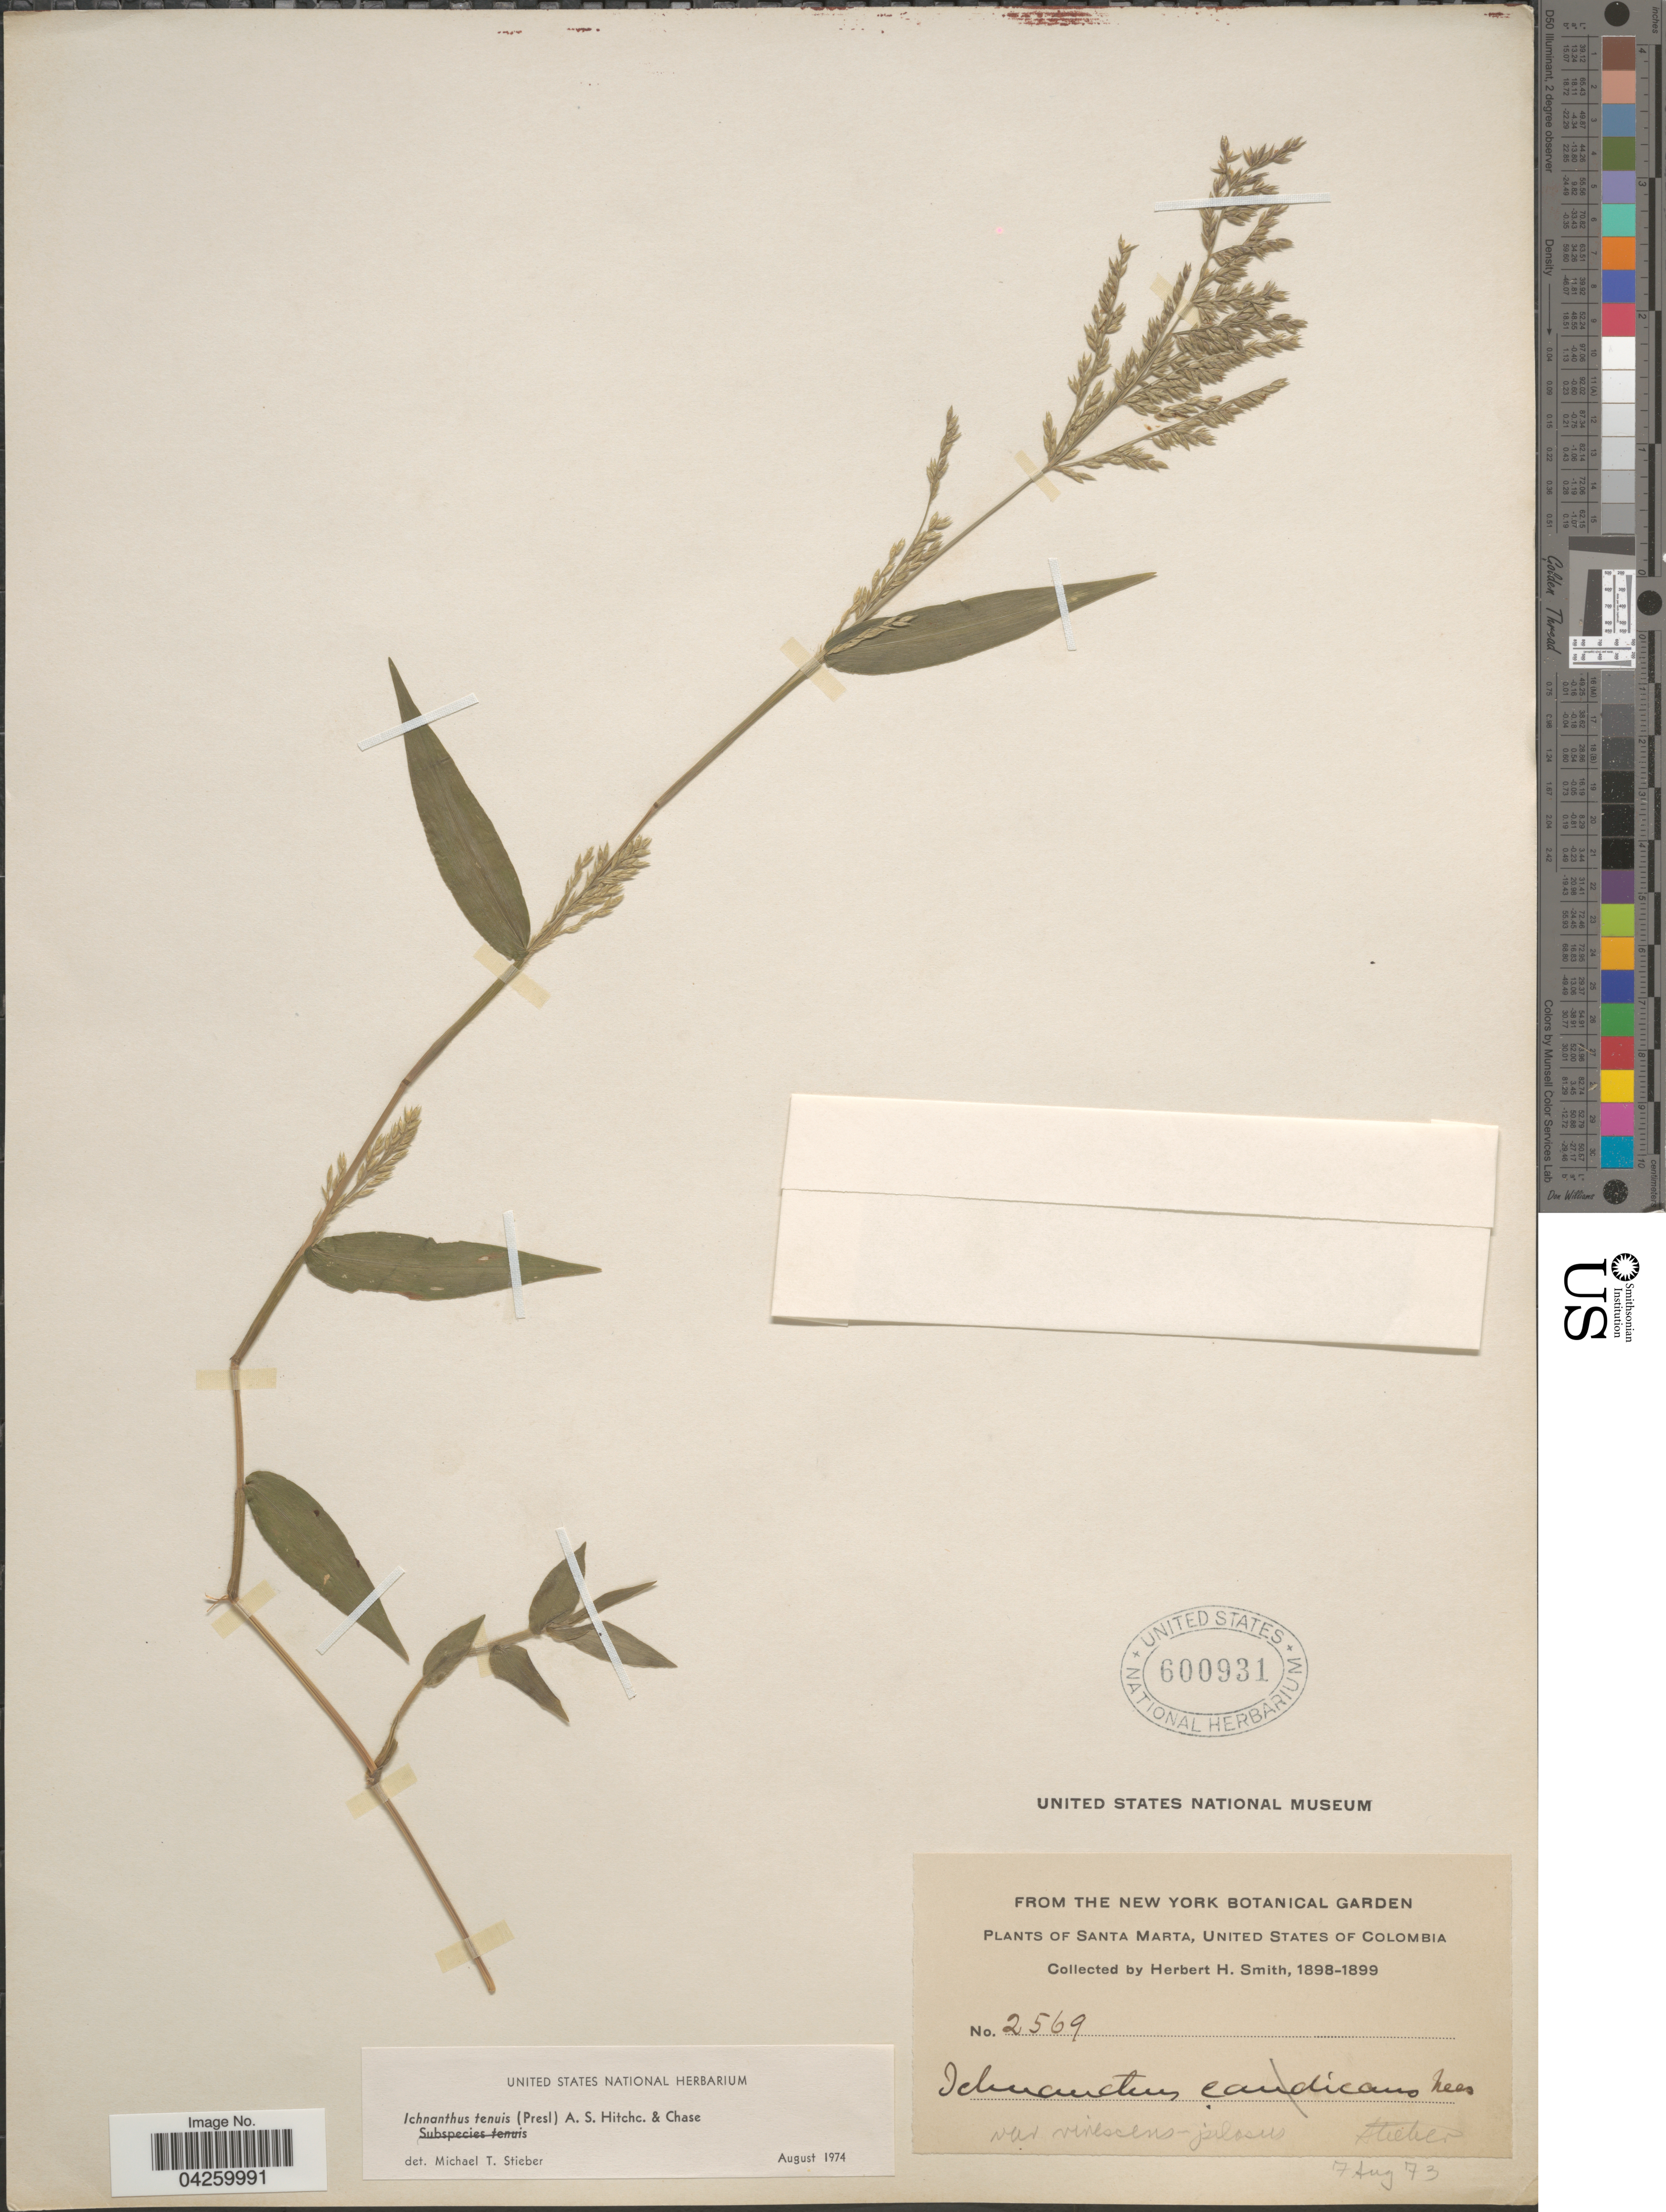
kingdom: Plantae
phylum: Tracheophyta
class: Liliopsida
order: Poales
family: Poaceae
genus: Ichnanthus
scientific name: Ichnanthus tenuis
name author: (J. Presl) Hitchc. & Chase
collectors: Herbert H. Smith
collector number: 2569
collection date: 1898/1899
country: Colombia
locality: Santa Marta, United States of Colombia.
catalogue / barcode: US 600931